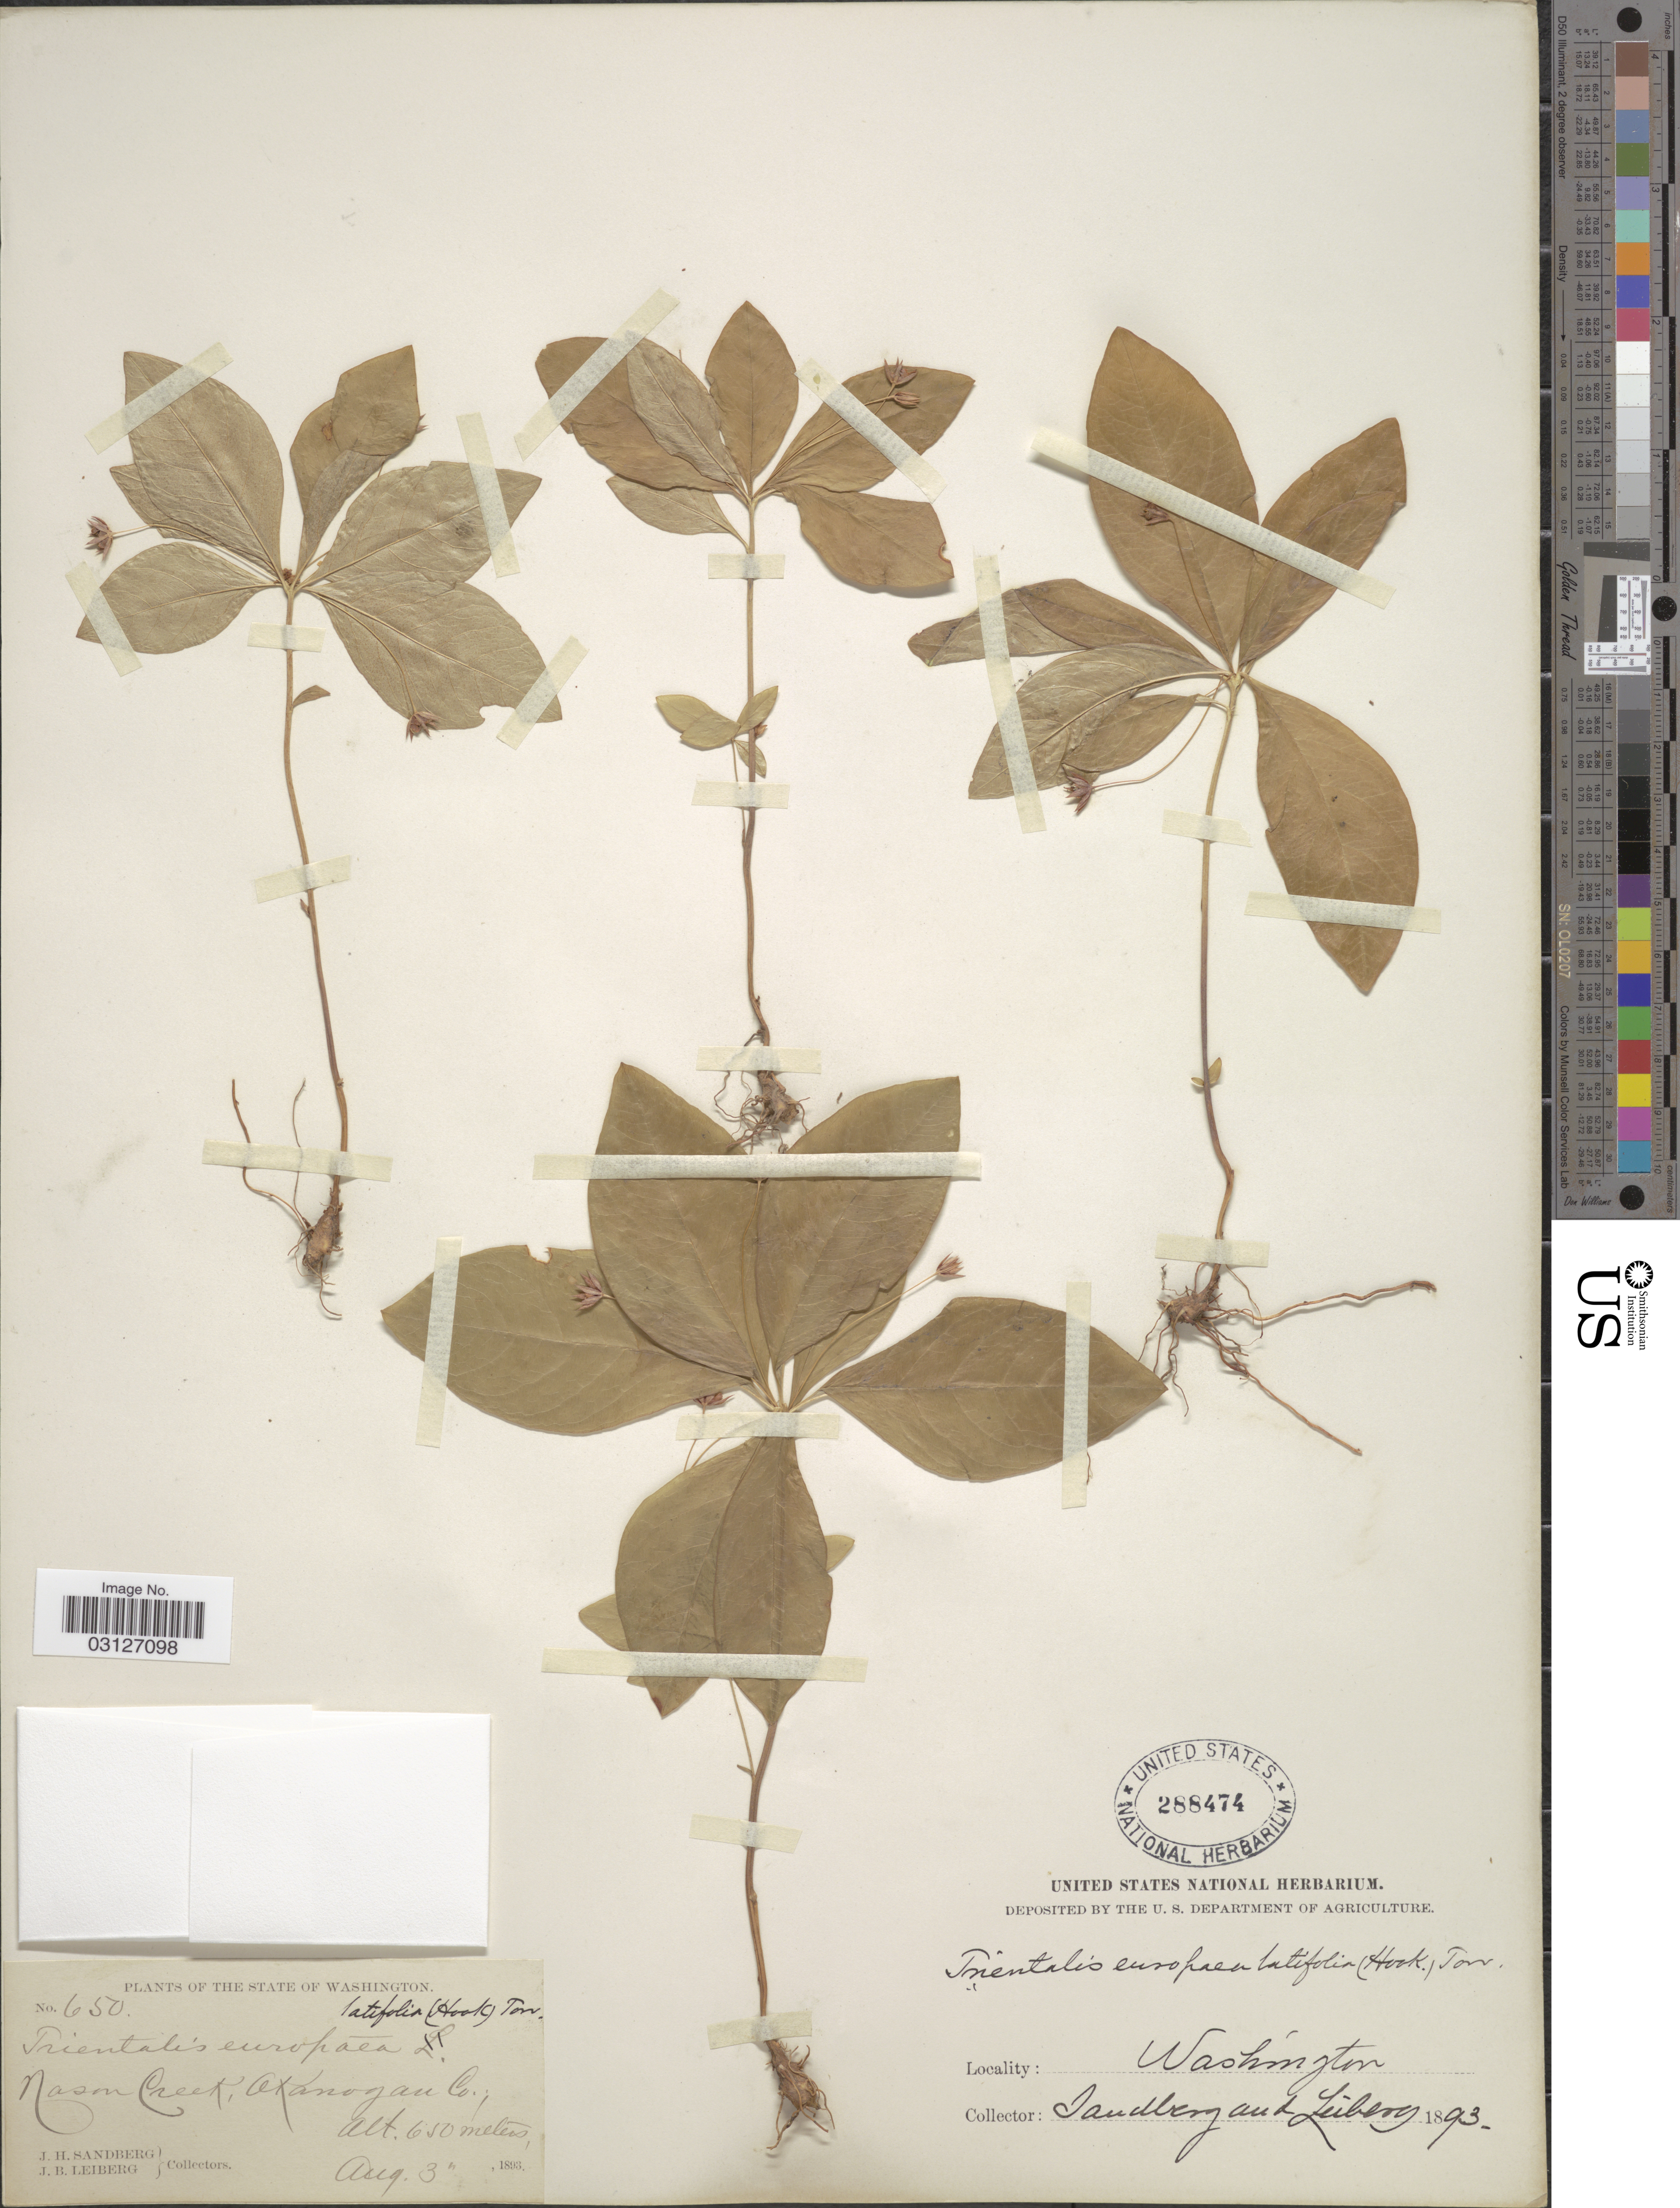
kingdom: Plantae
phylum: Tracheophyta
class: Magnoliopsida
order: Ericales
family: Primulaceae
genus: Trientalis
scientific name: Trientalis latifolia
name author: Hook.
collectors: J. H. Sandberg & J. B. Leiberg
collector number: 650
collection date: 1893-08-03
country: United States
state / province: Washington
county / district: Okanogan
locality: Mason Creek, Akanogan Co.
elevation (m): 650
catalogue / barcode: US 288474